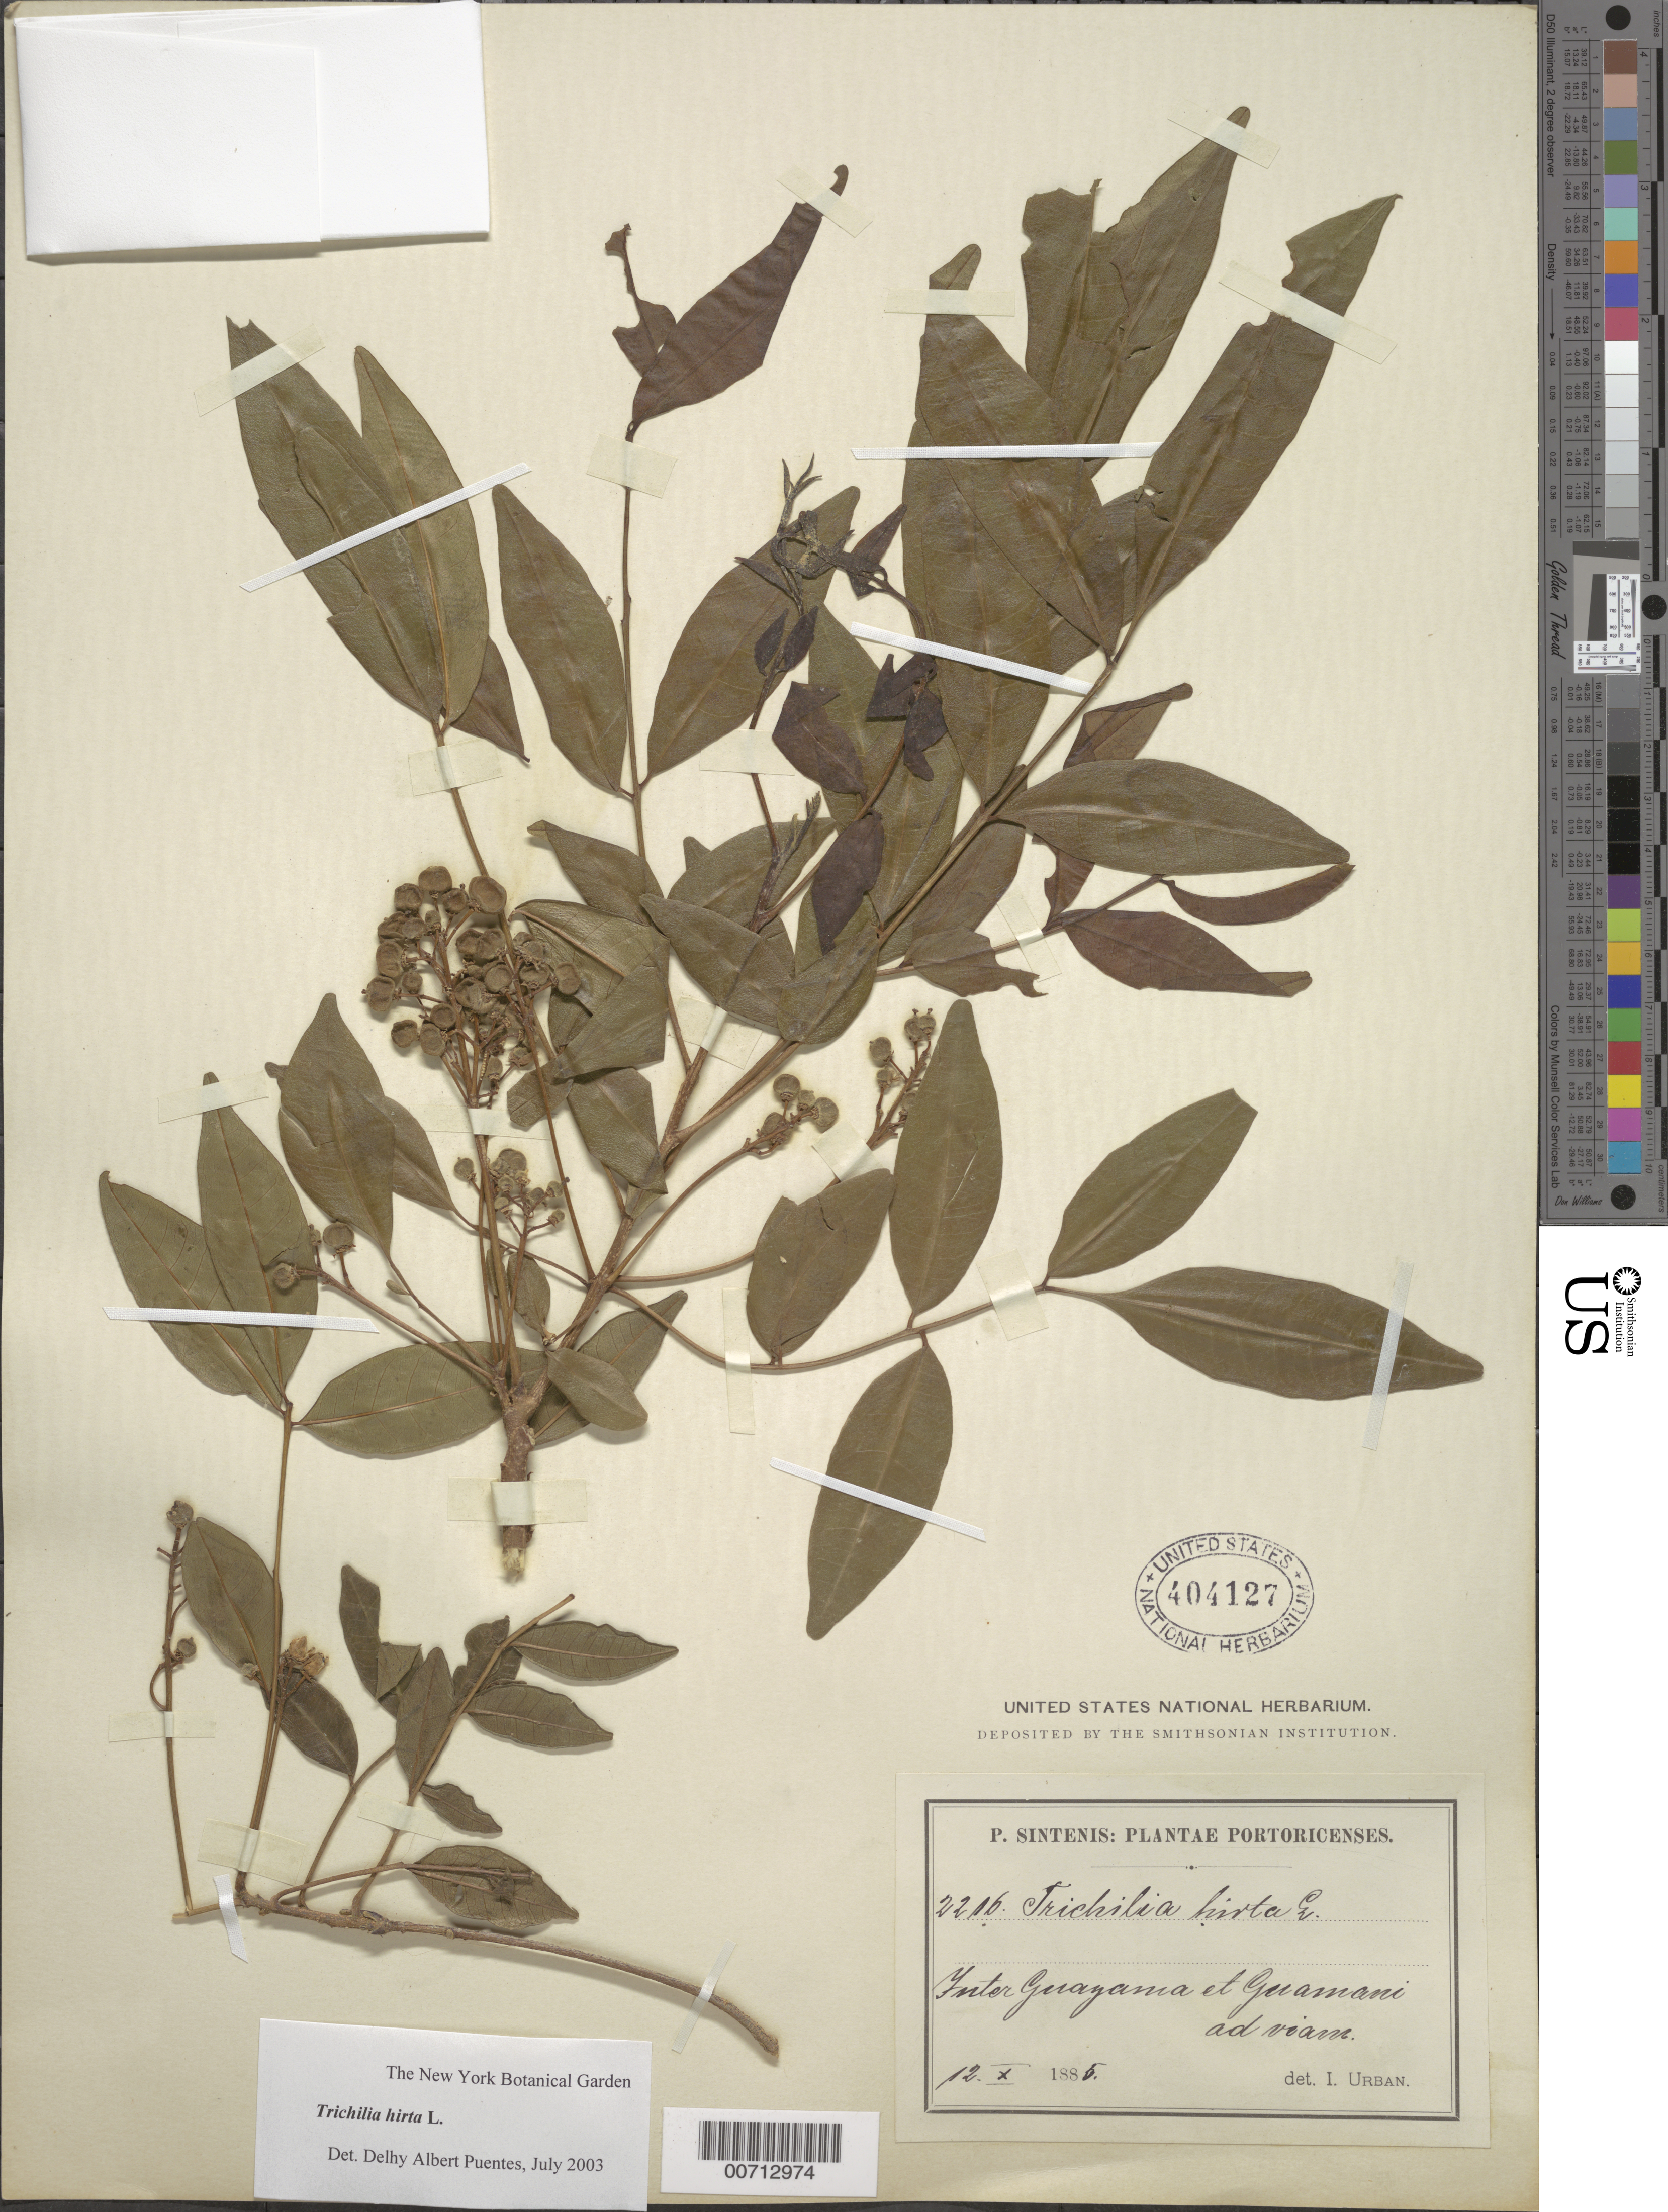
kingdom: Plantae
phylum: Tracheophyta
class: Magnoliopsida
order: Sapindales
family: Meliaceae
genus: Trichilia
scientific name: Trichilia hirta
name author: L.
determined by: Urban, Ignatz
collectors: P. Sintenis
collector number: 2216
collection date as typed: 12 Oct 1885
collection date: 1885-10-12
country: Puerto Rico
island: Greater Antilles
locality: Inter Guayama et Guamani ad viam.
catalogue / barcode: US 404127